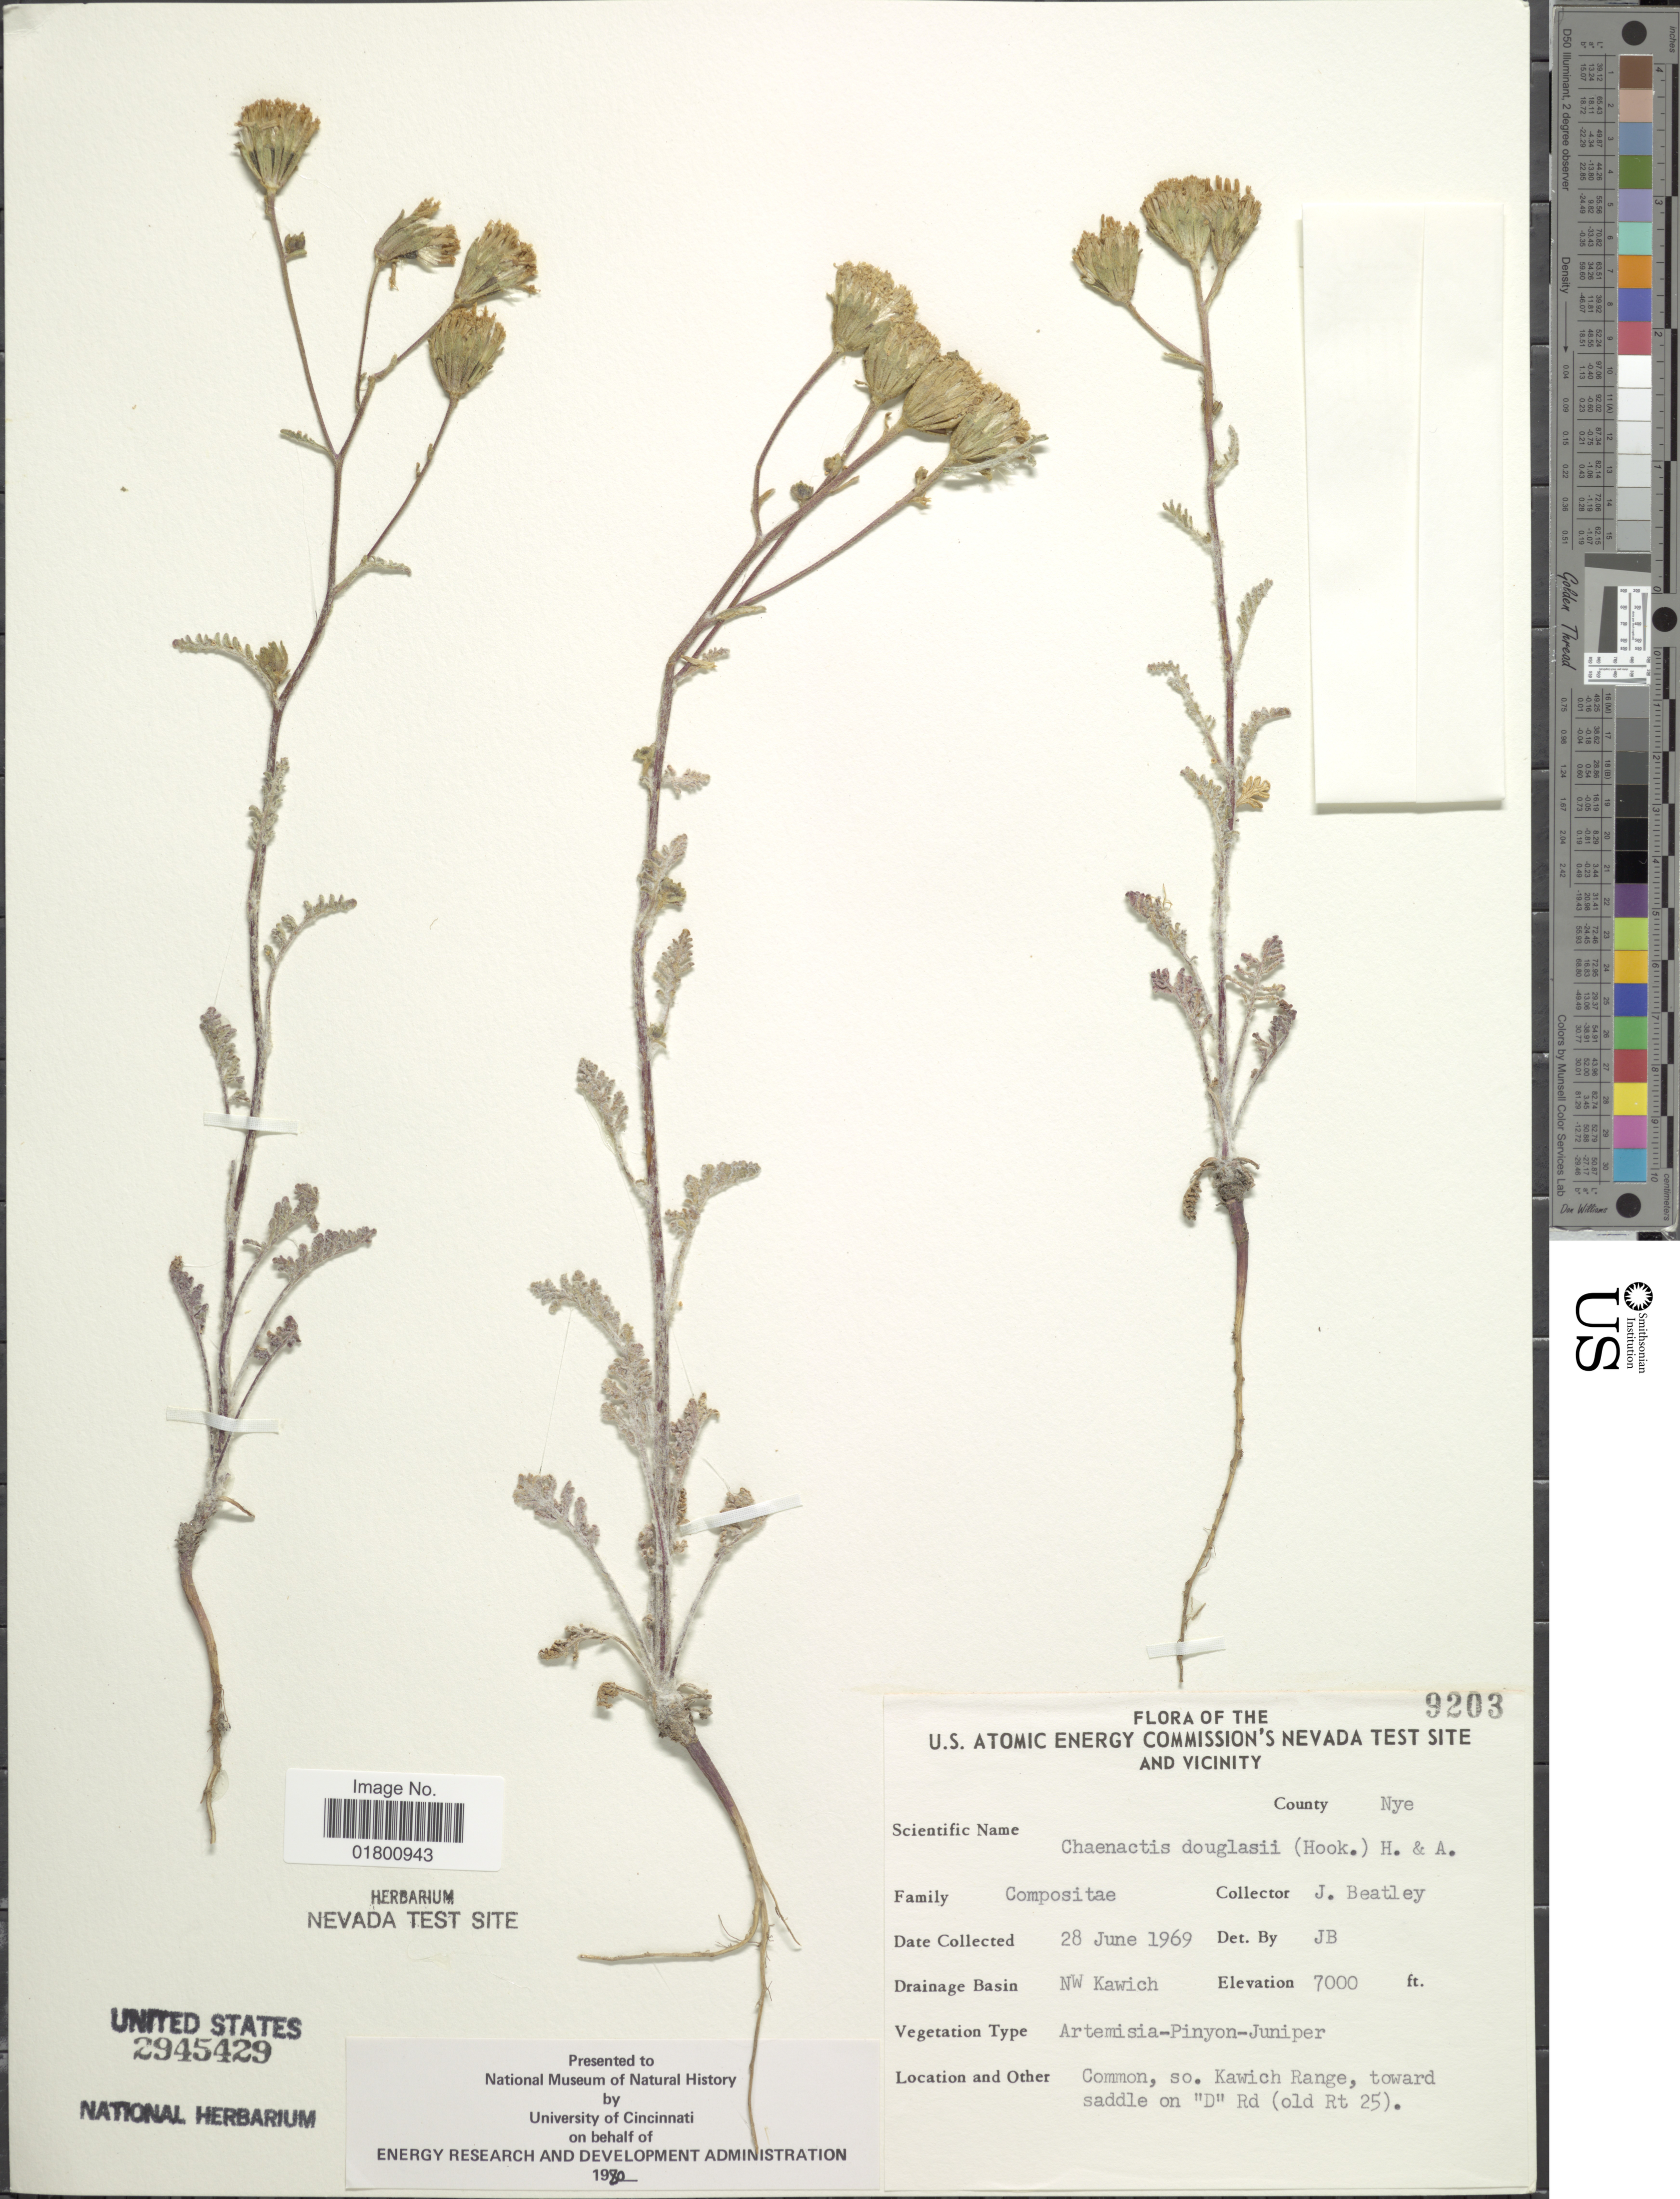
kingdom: Plantae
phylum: Tracheophyta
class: Magnoliopsida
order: Asterales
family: Asteraceae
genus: Chaenactis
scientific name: Chaenactis douglasii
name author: Hook. & Arn.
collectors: J. C. Beatley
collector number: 9203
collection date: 1969-06-28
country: United States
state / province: Nevada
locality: U.S. Atomic Energy Commission's Nevada Test Site and Vicinity, County Nye, NW Kawich, so. Kawich Range, toward saddle on "D" Rd (old Rt 25)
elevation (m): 2134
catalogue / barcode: US 2945429